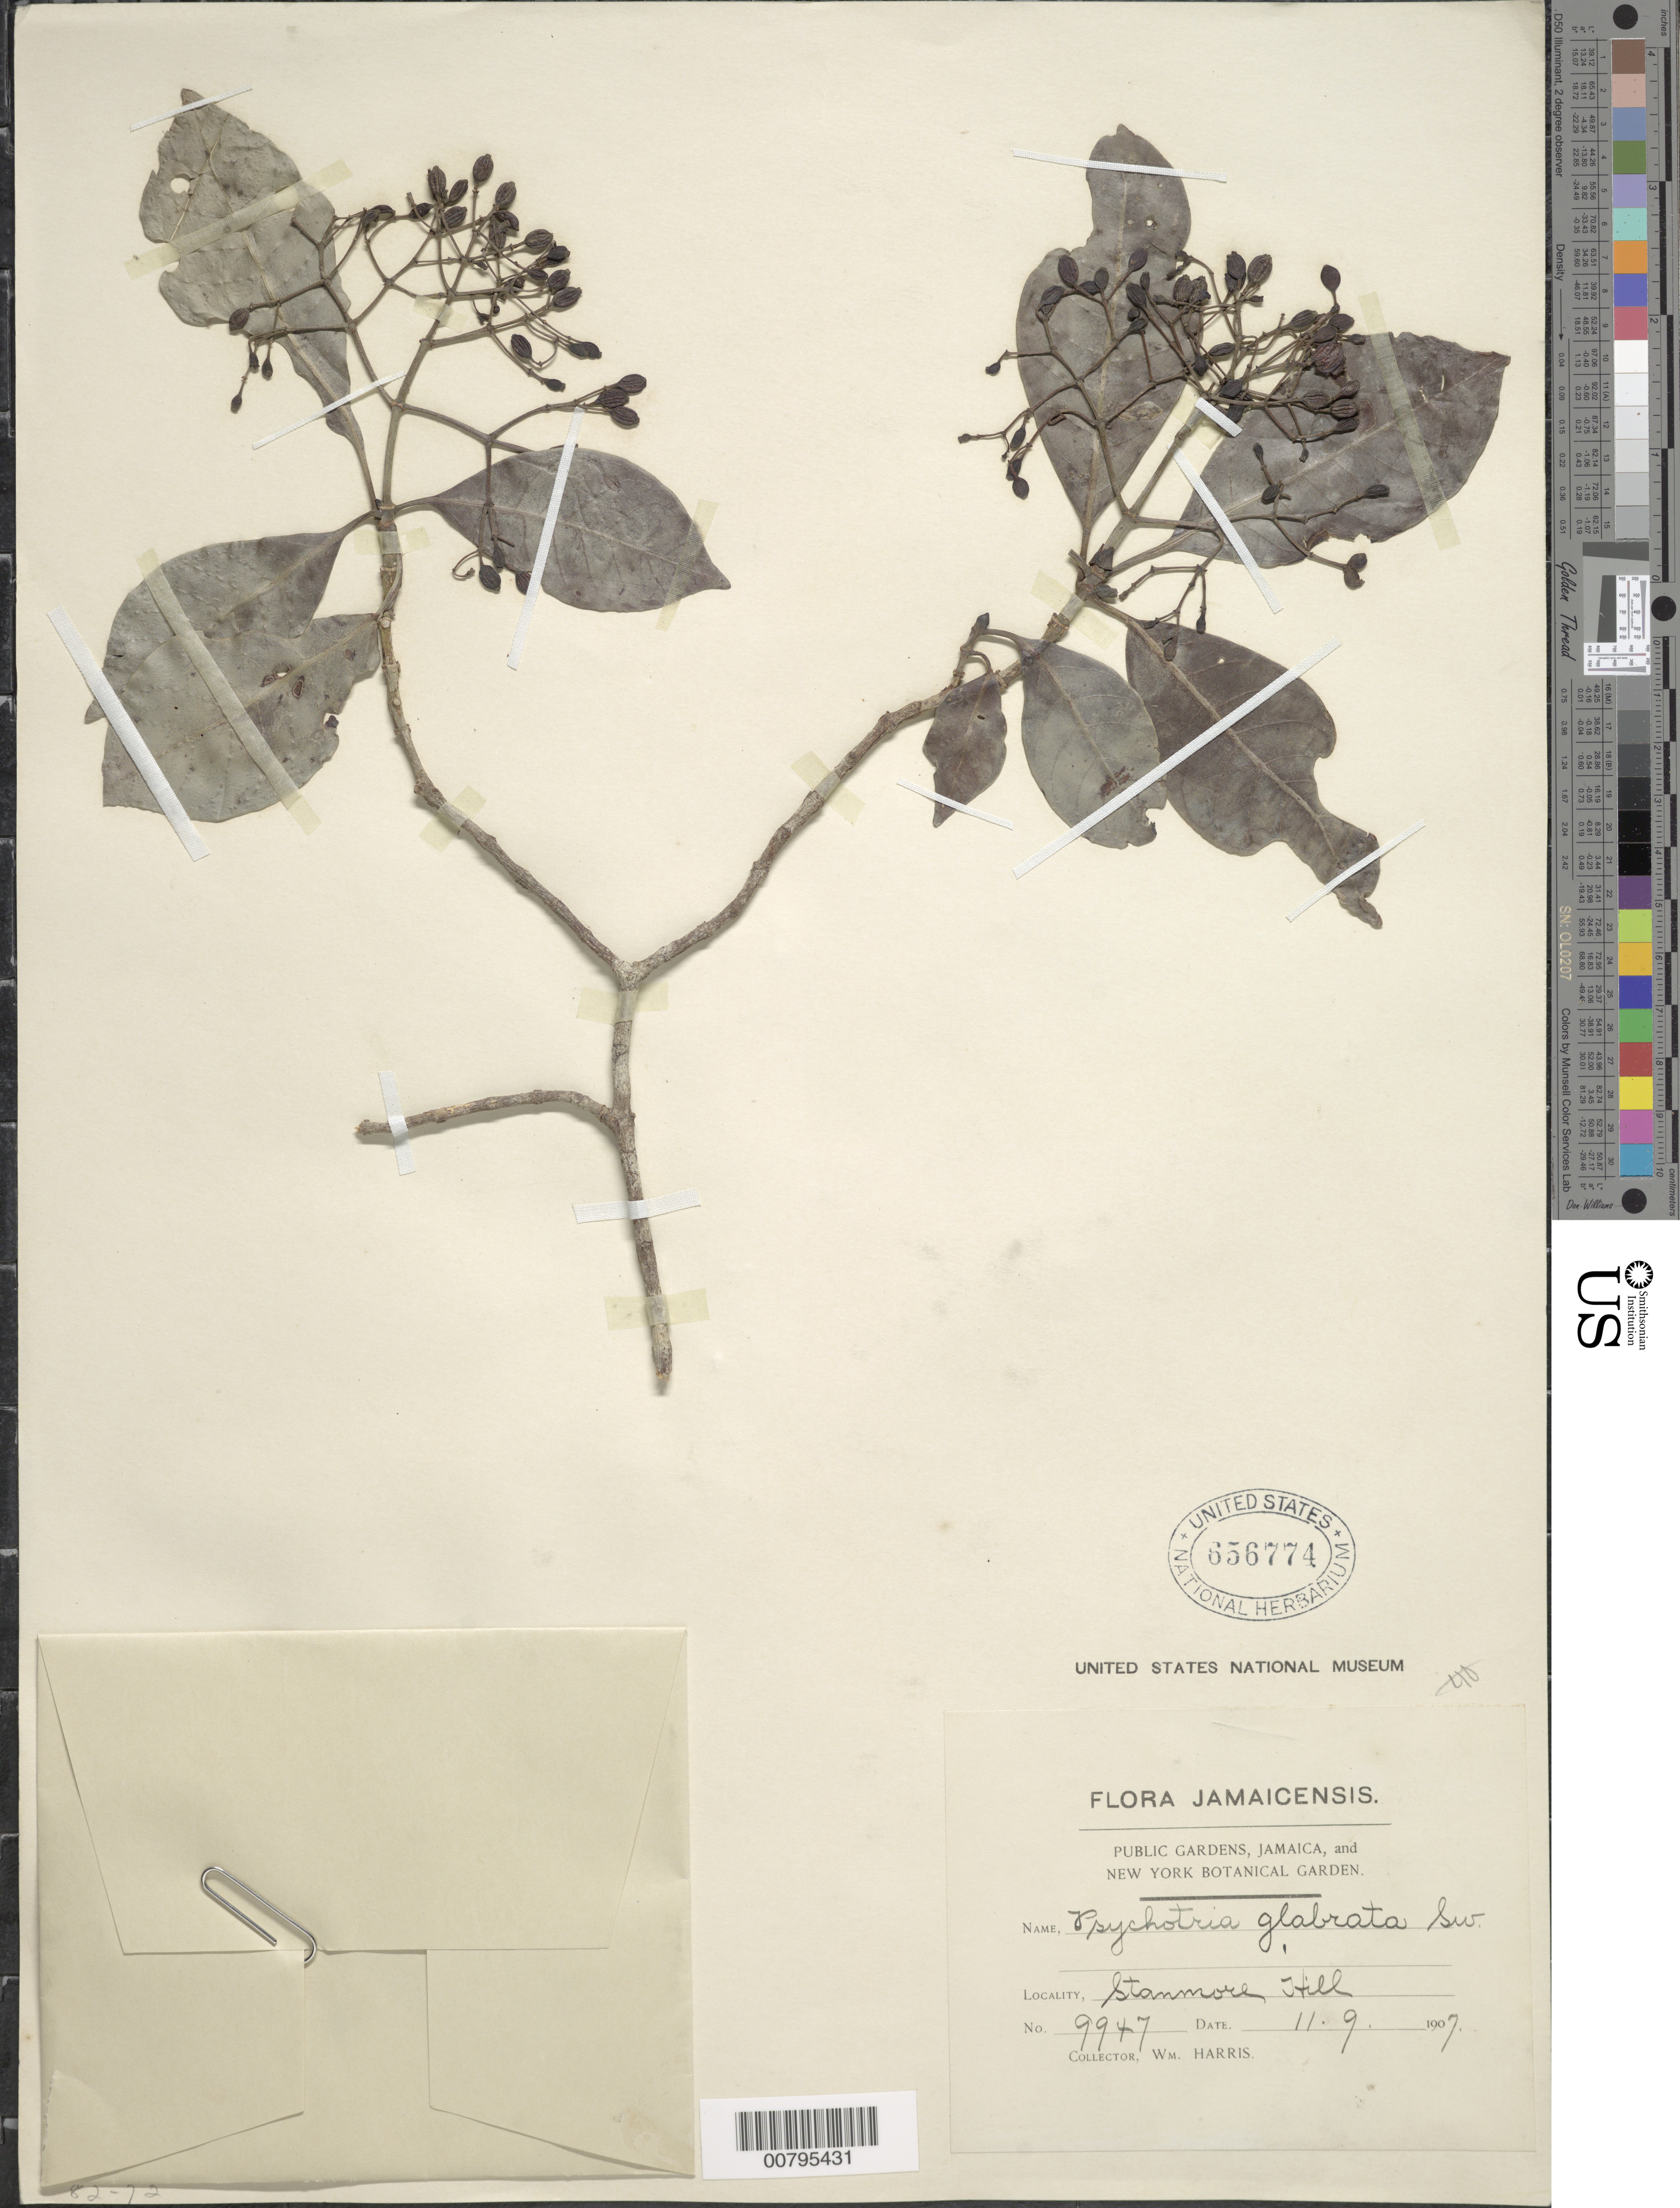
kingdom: Plantae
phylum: Tracheophyta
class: Magnoliopsida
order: Gentianales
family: Rubiaceae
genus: Psychotria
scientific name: Psychotria glabrata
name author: Sw.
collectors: W. H. Harris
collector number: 9947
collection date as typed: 11 Sep 1907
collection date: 1907-09-11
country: Jamaica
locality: Stanmore Hill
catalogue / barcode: US 656774